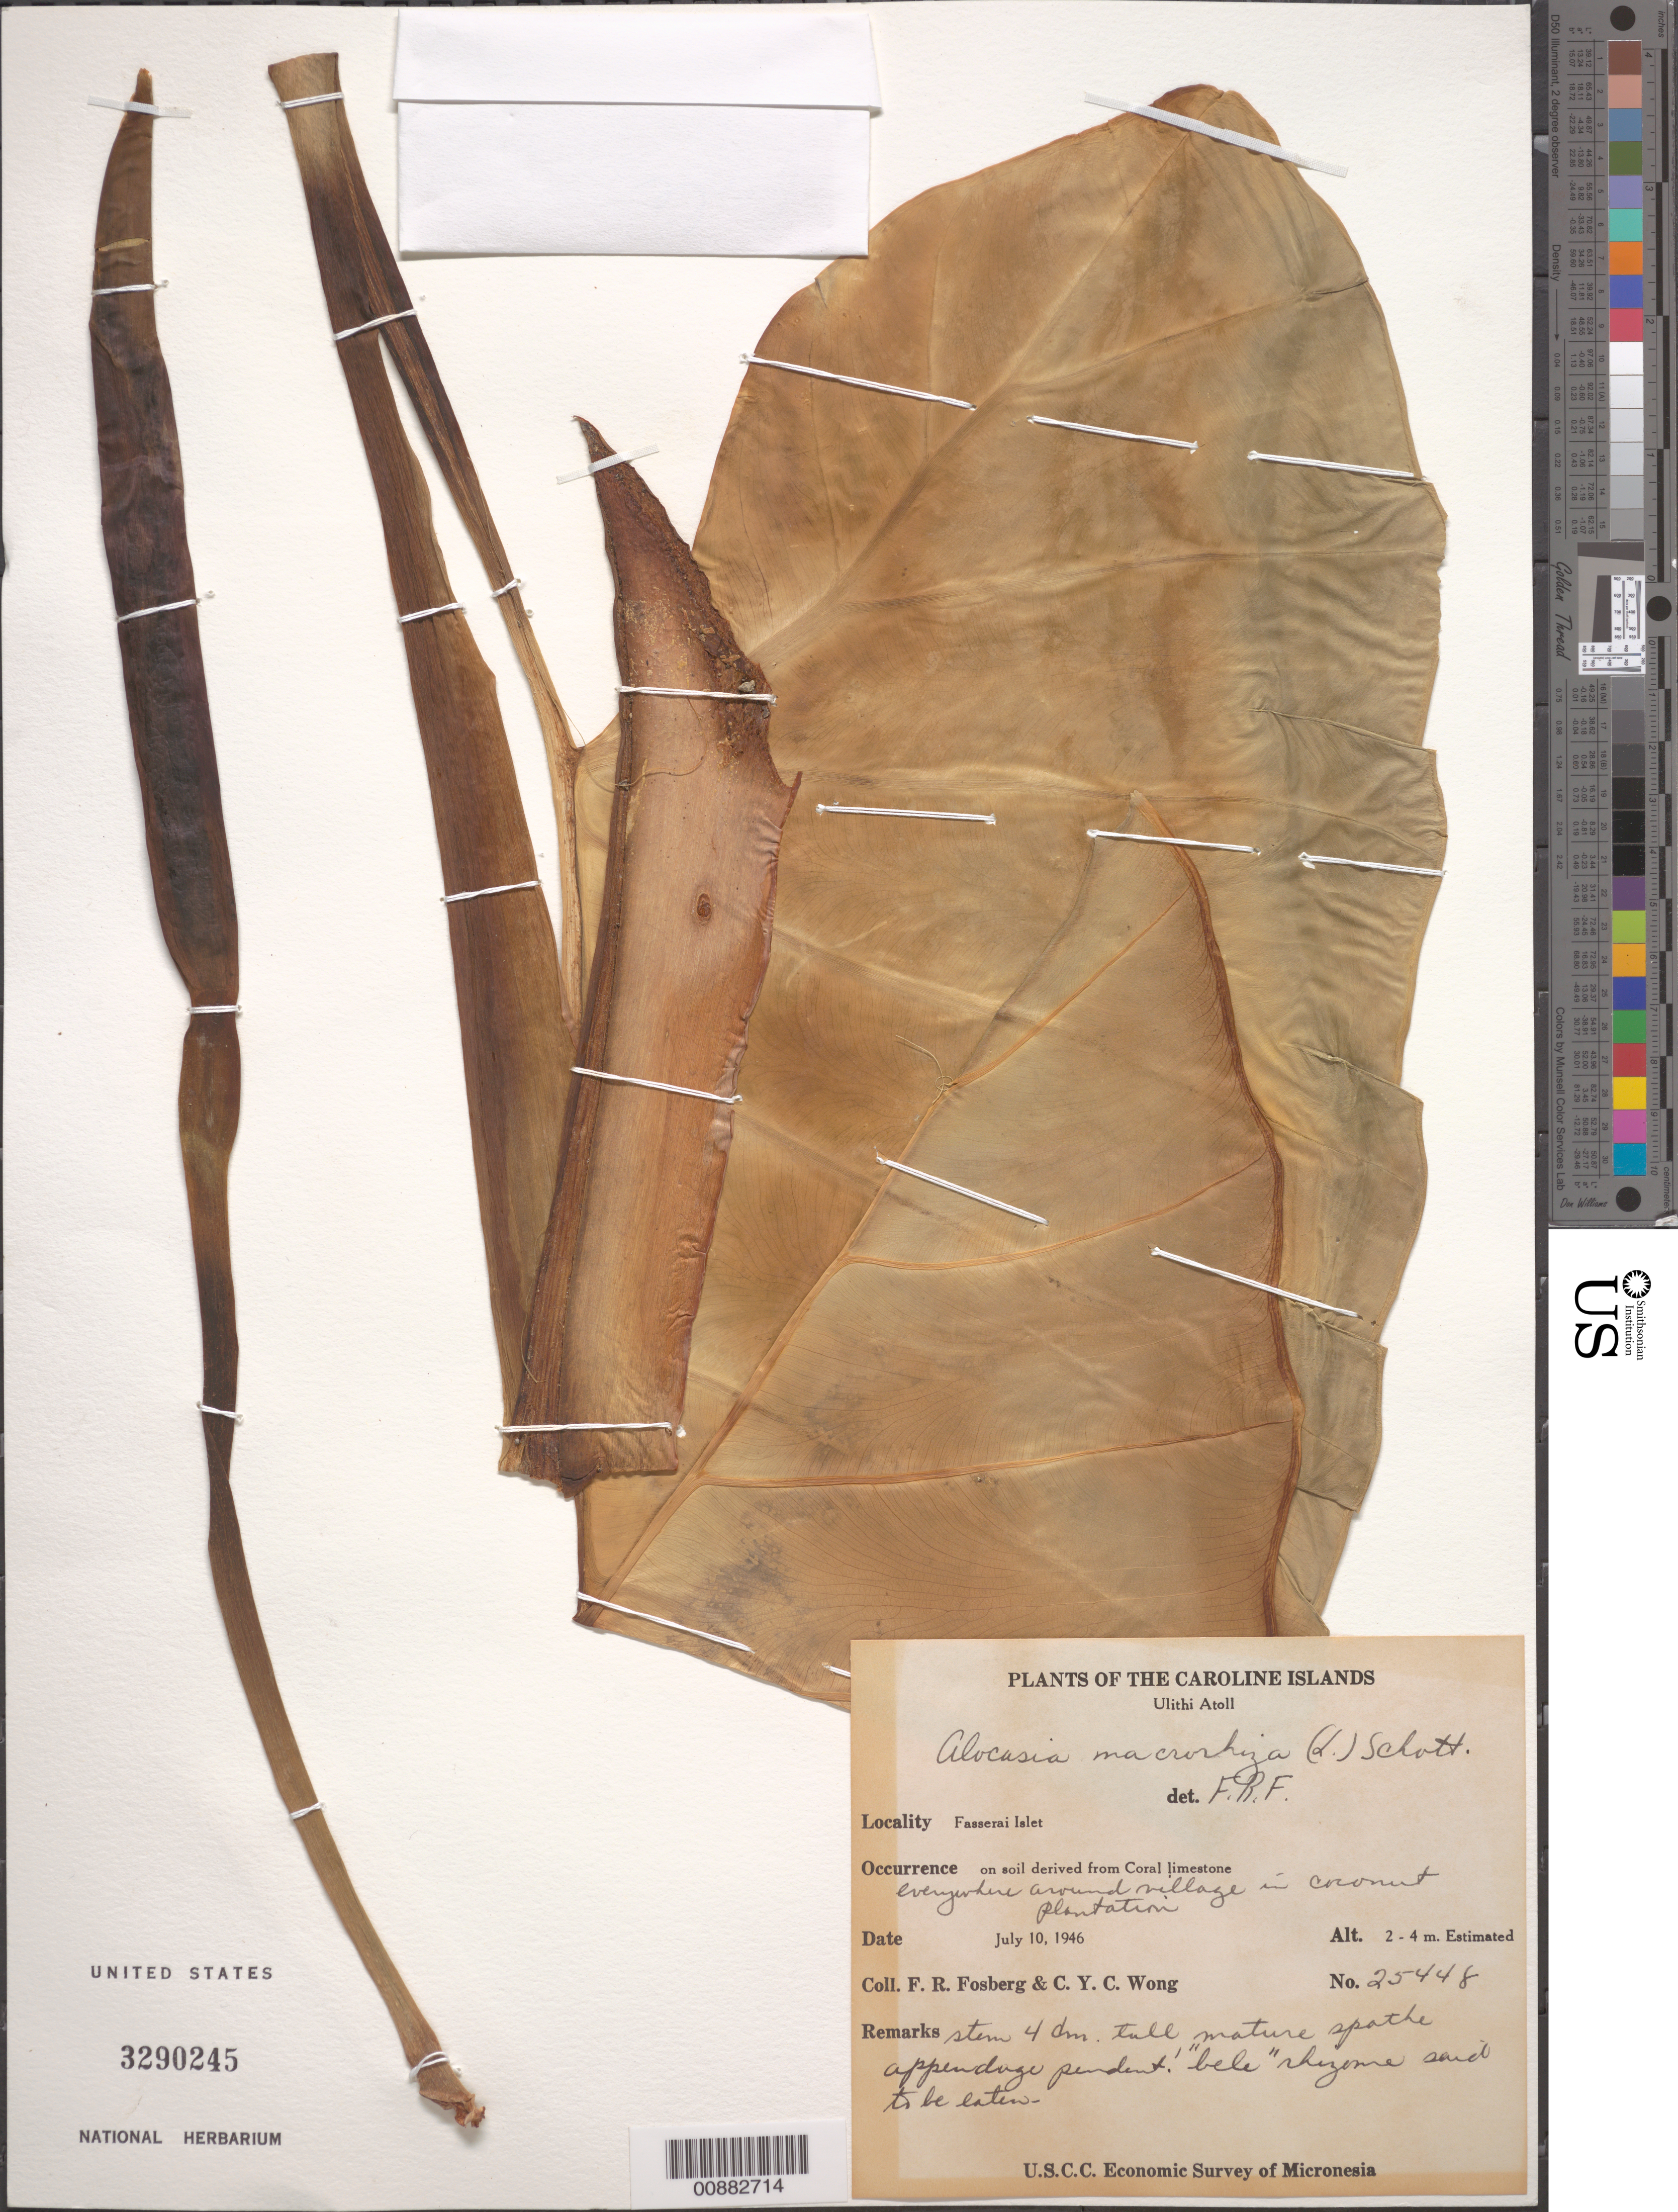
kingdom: Plantae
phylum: Tracheophyta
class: Liliopsida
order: Alismatales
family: Araceae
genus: Alocasia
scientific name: Alocasia macrorrhizos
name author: (L.) G. Don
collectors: F. R. Fosberg & C. Wong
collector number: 2544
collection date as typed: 10 Jul 1946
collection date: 1946-07-10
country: Micronesia, Federated States of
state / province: Yap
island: Ulithi Atoll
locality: everywhere around village in coconut plantation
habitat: on soil derived from coral limestone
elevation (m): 2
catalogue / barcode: US 3290245